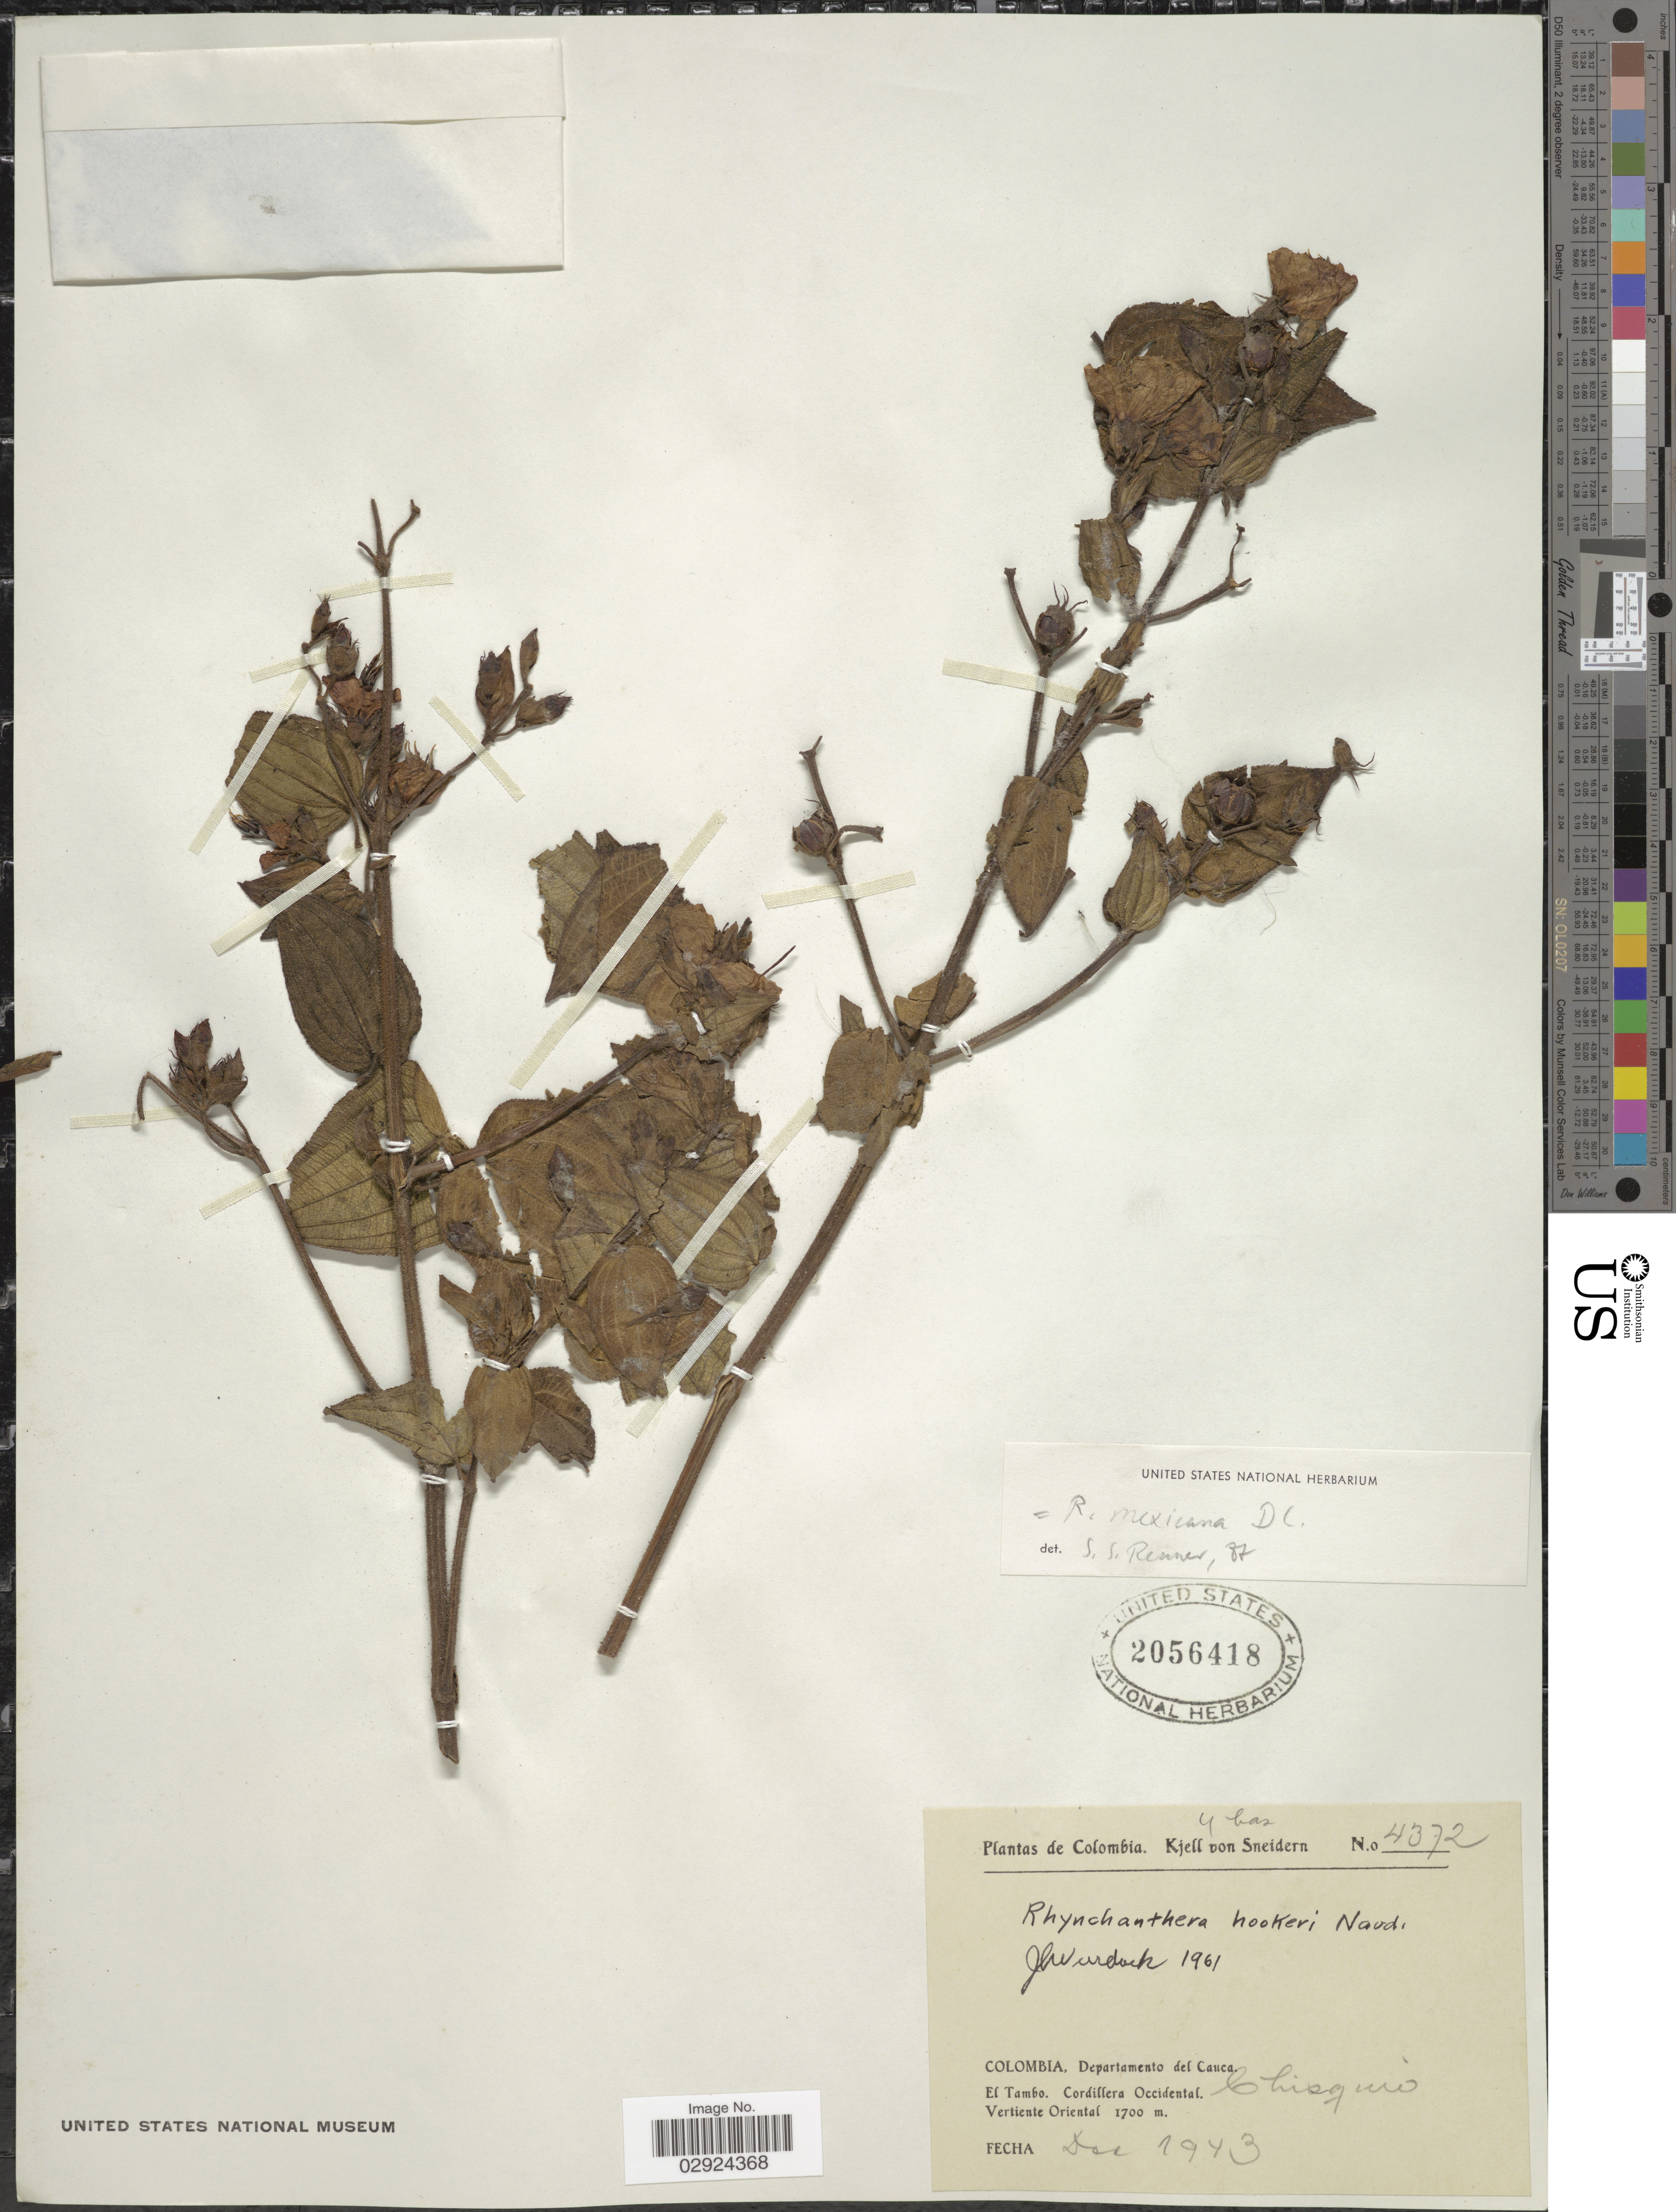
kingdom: Plantae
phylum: Tracheophyta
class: Magnoliopsida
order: Myrtales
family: Melastomataceae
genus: Rhynchanthera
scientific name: Rhynchanthera mexicana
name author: DC.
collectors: K. von Sneidern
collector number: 4372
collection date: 1943-12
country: Colombia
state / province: Cauca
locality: Departamento del Cauca, El Tambo, Cordillera Occidental, Chisquio, Vertiente Oriental.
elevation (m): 1700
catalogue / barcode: US 2056418